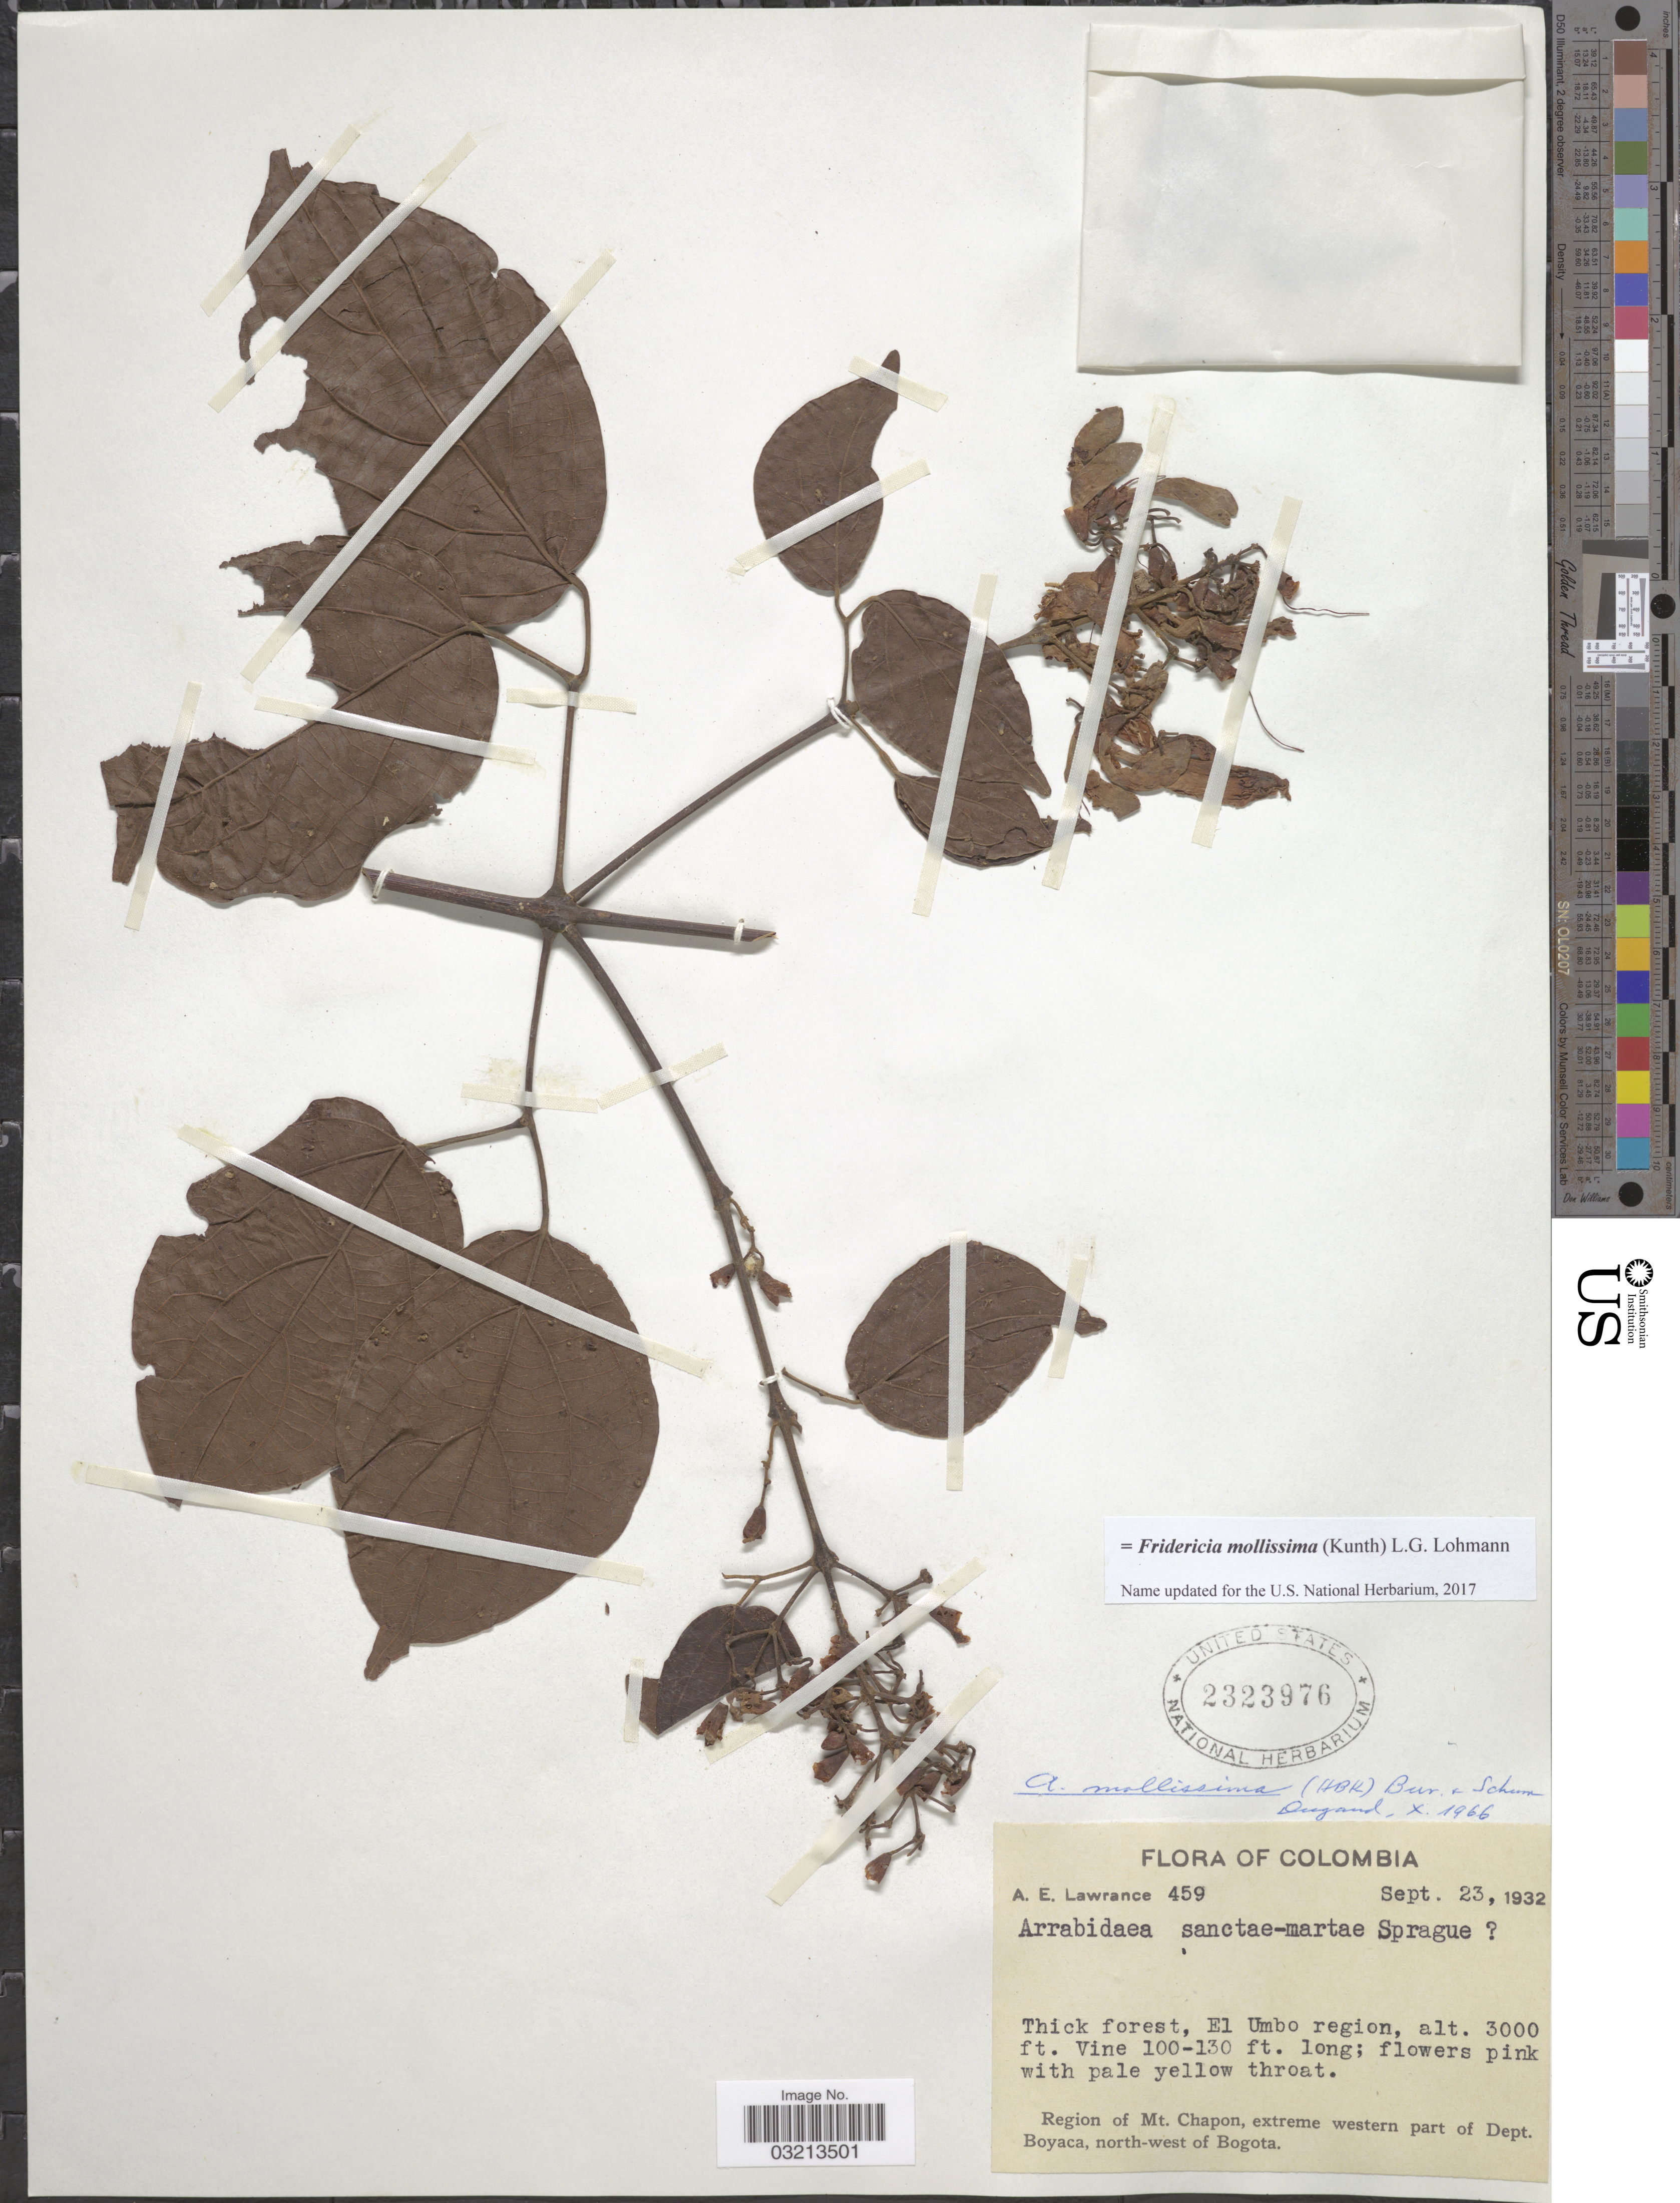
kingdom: Plantae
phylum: Tracheophyta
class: Magnoliopsida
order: Lamiales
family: Bignoniaceae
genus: Fridericia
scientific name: Fridericia mollissima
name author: (Kunth) L.G. Lohmann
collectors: A. Lawrance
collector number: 459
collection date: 1932-09-23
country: Colombia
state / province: Boyacá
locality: Thick forest, El Umbo region. Region of Mt. Chapon, extreme western part of Dept. Boyaca, north-west of Bogota.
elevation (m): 914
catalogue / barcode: US 2323976